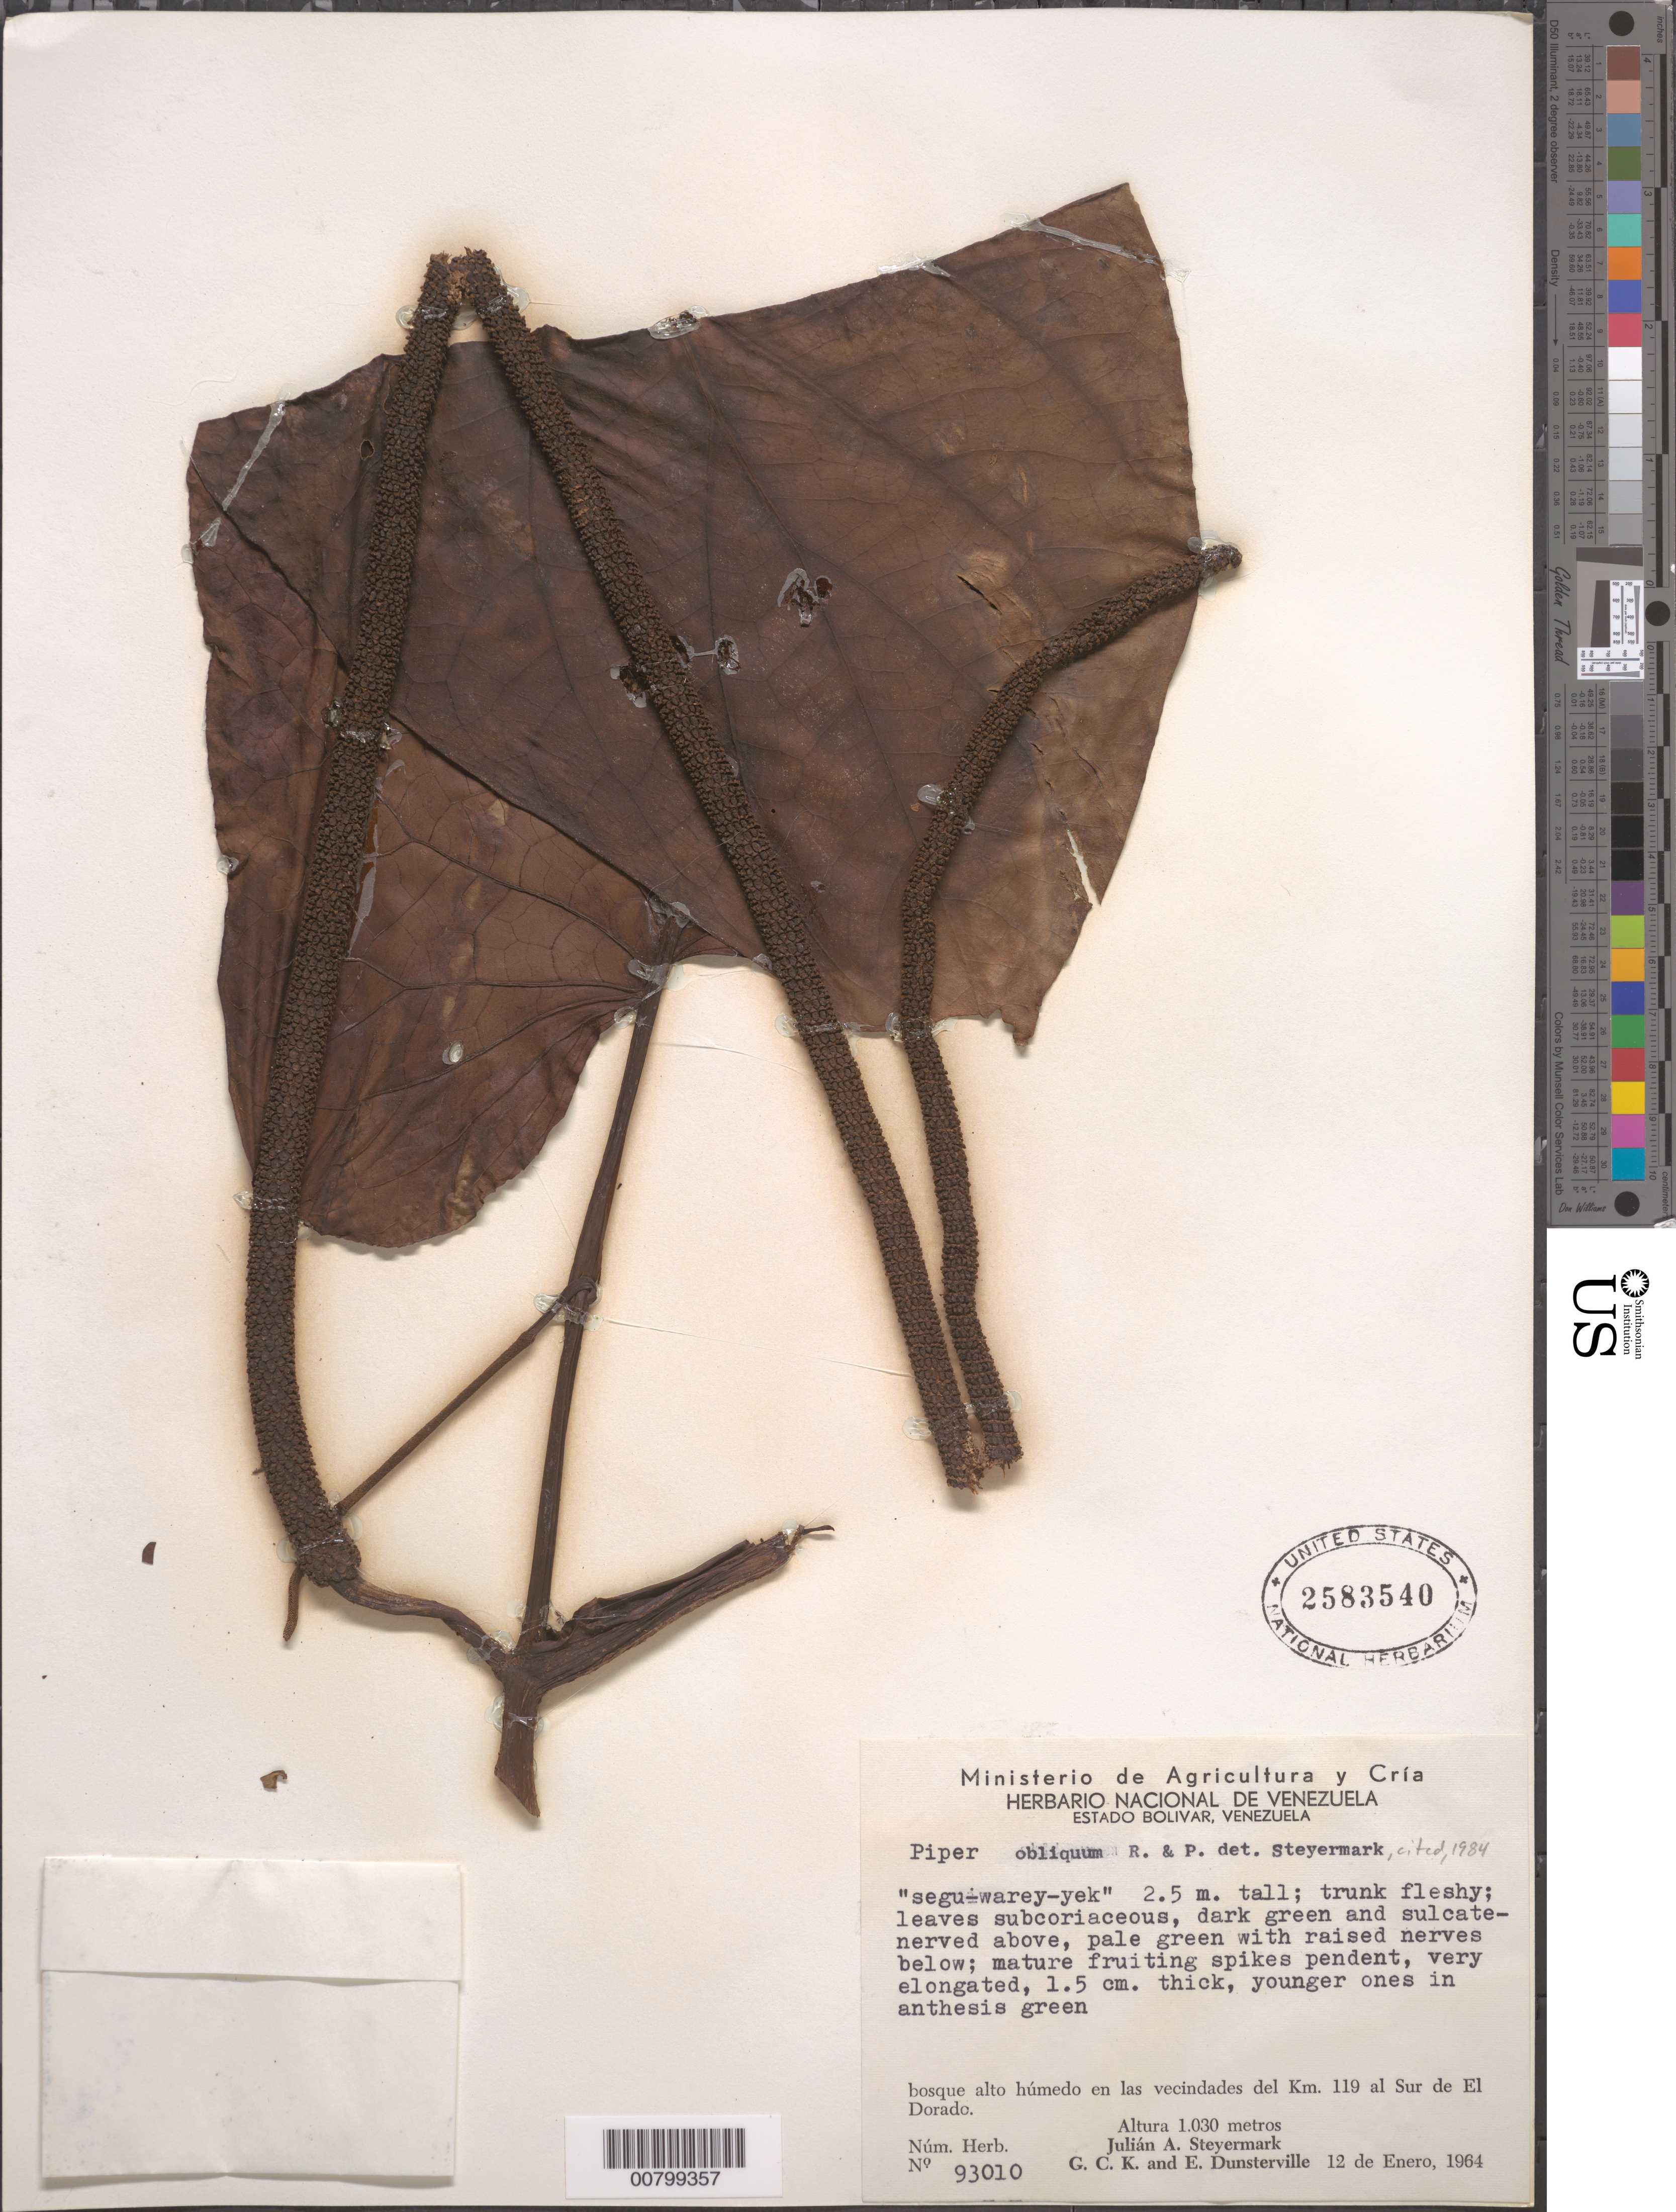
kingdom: Plantae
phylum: Tracheophyta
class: Magnoliopsida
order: Piperales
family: Piperaceae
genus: Piper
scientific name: Piper obliquum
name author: Ruiz & Pav.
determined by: Steyermark, Julian A., (VEN)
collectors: J. Steyermark, G. C. K. Dunsterville & E. Dunsterville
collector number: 93010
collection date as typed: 12-Jan-64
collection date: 1964-01-12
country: Venezuela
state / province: Bolívar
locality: El Dorado, S of; km 119 vic.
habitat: Bosque alto húmedo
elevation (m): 1030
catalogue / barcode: US 2583540